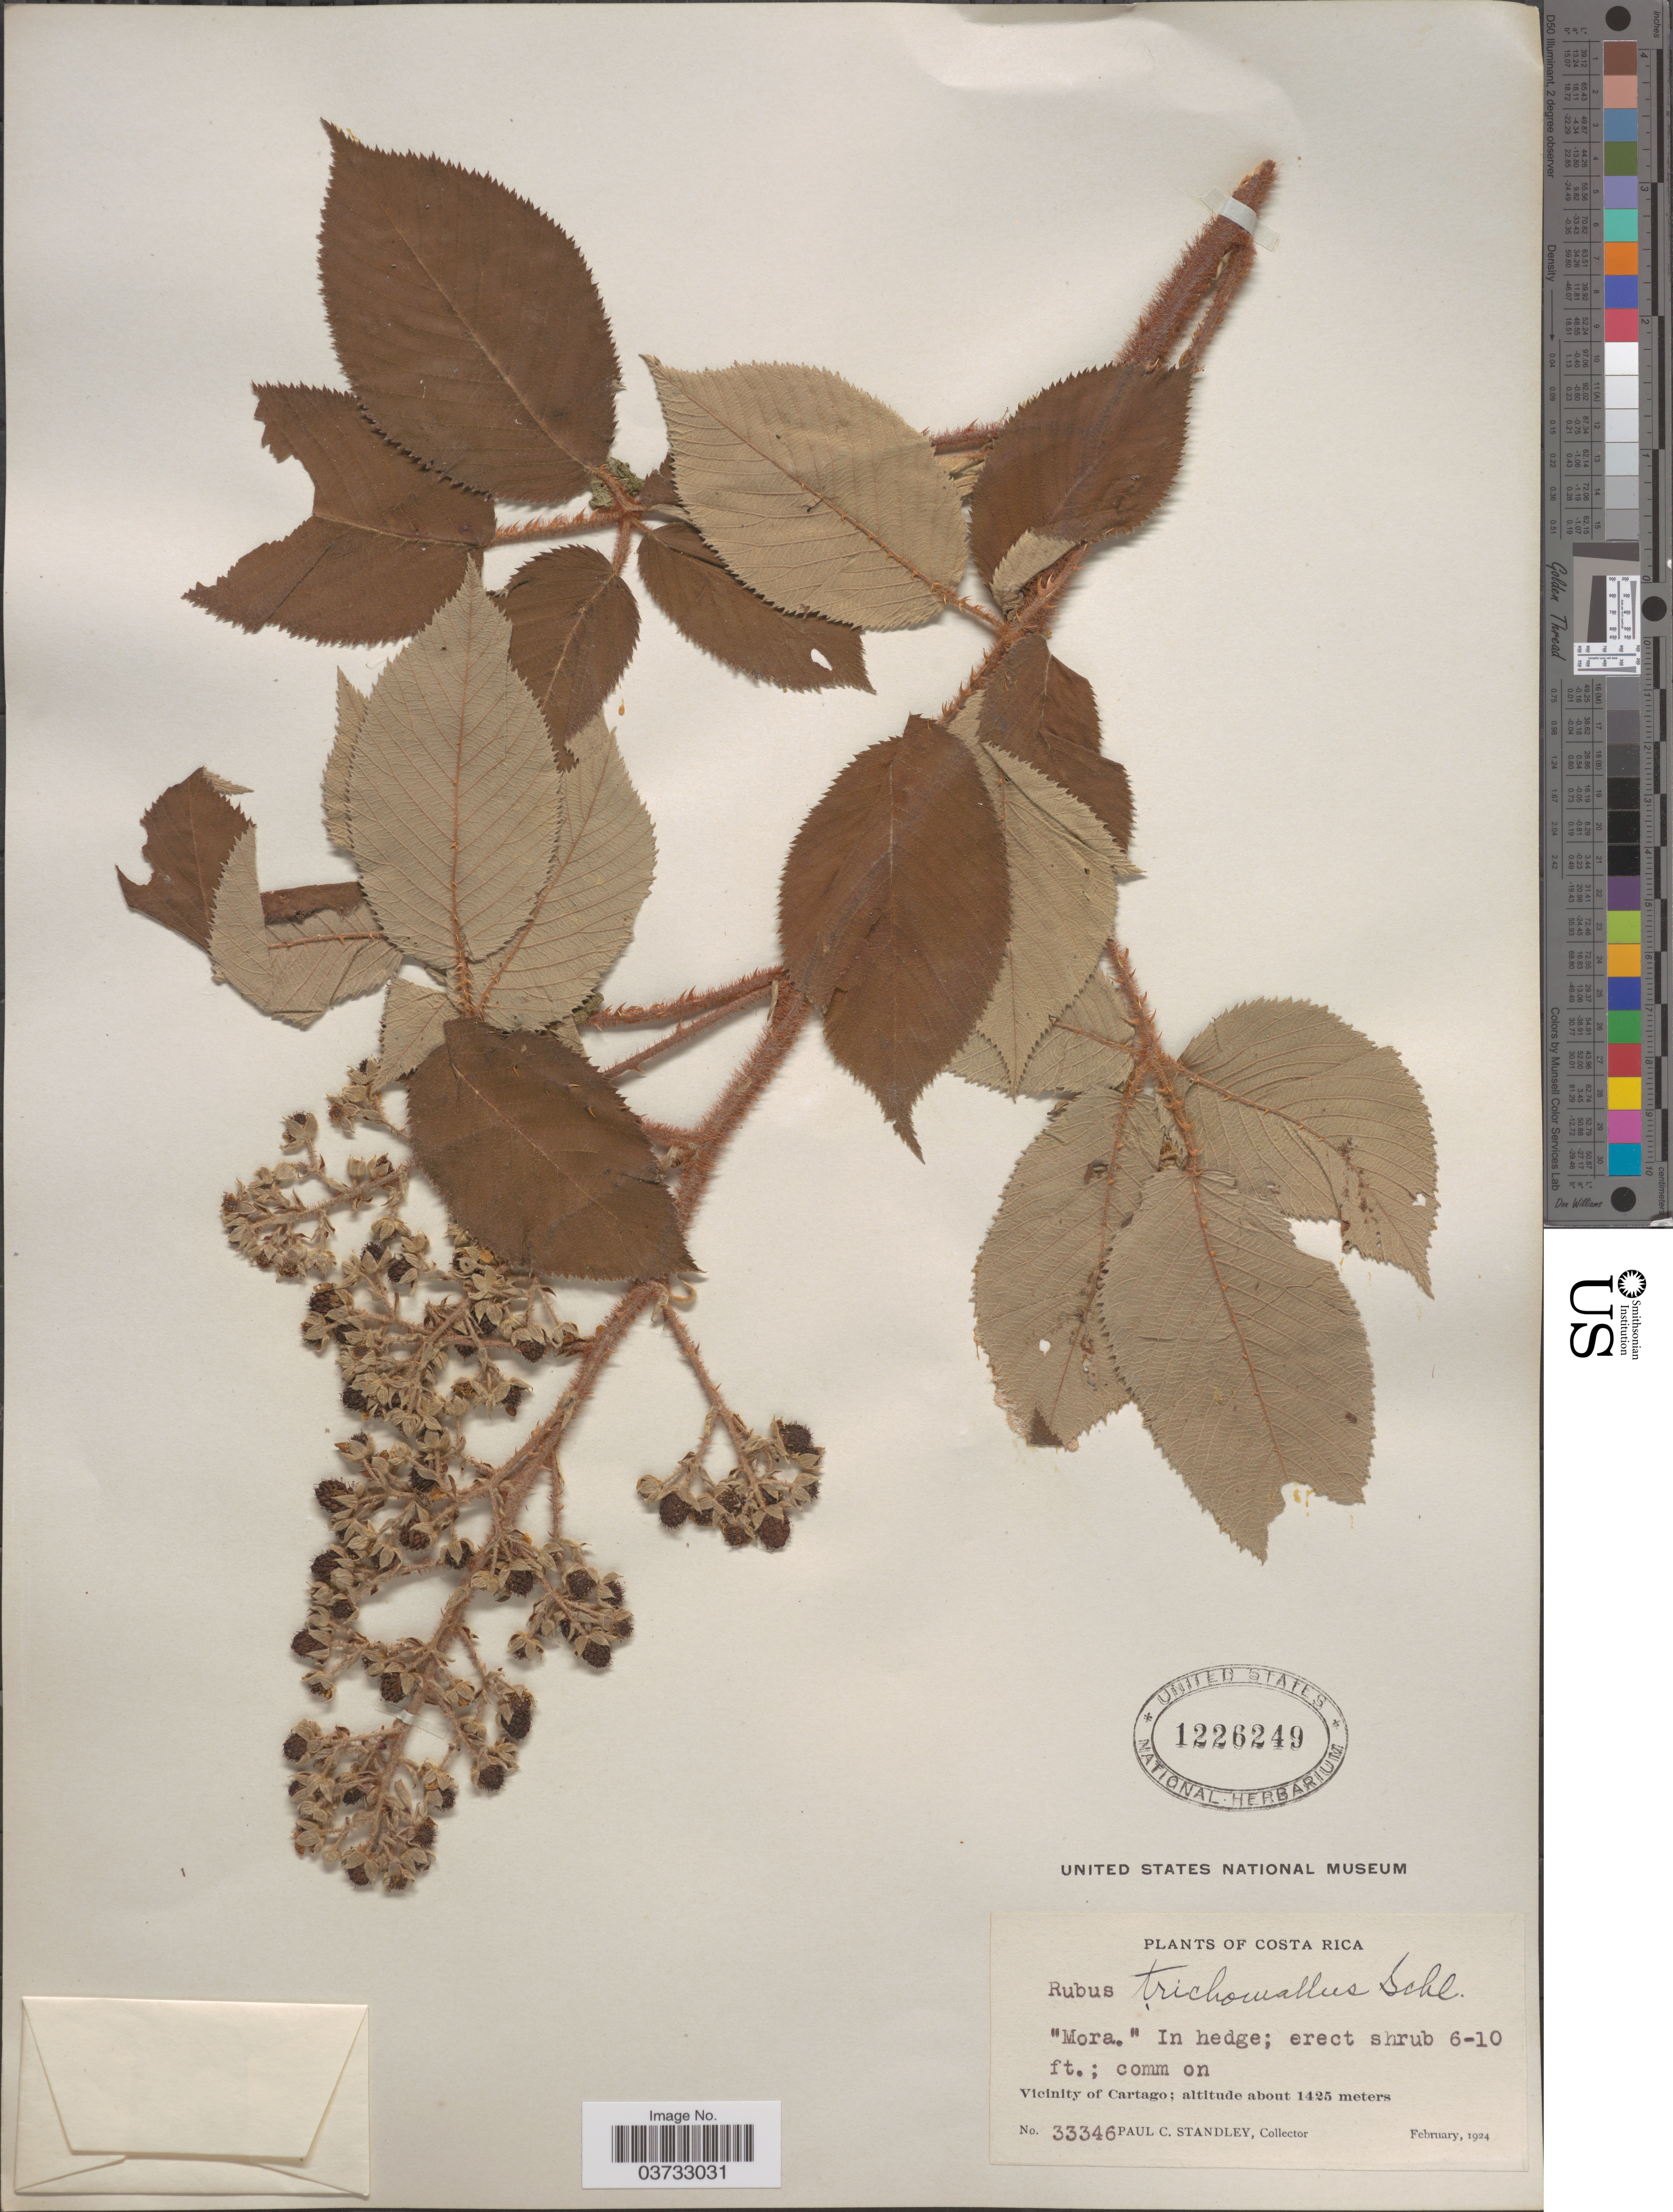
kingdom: Plantae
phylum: Tracheophyta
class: Magnoliopsida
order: Rosales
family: Rosaceae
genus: Rubus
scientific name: Rubus trichomallus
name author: Schltdl.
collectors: P. C. Standley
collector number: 33346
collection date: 1924-02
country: Costa Rica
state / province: Cartago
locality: Vicinity of Cartago.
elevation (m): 1425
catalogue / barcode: US 1226249